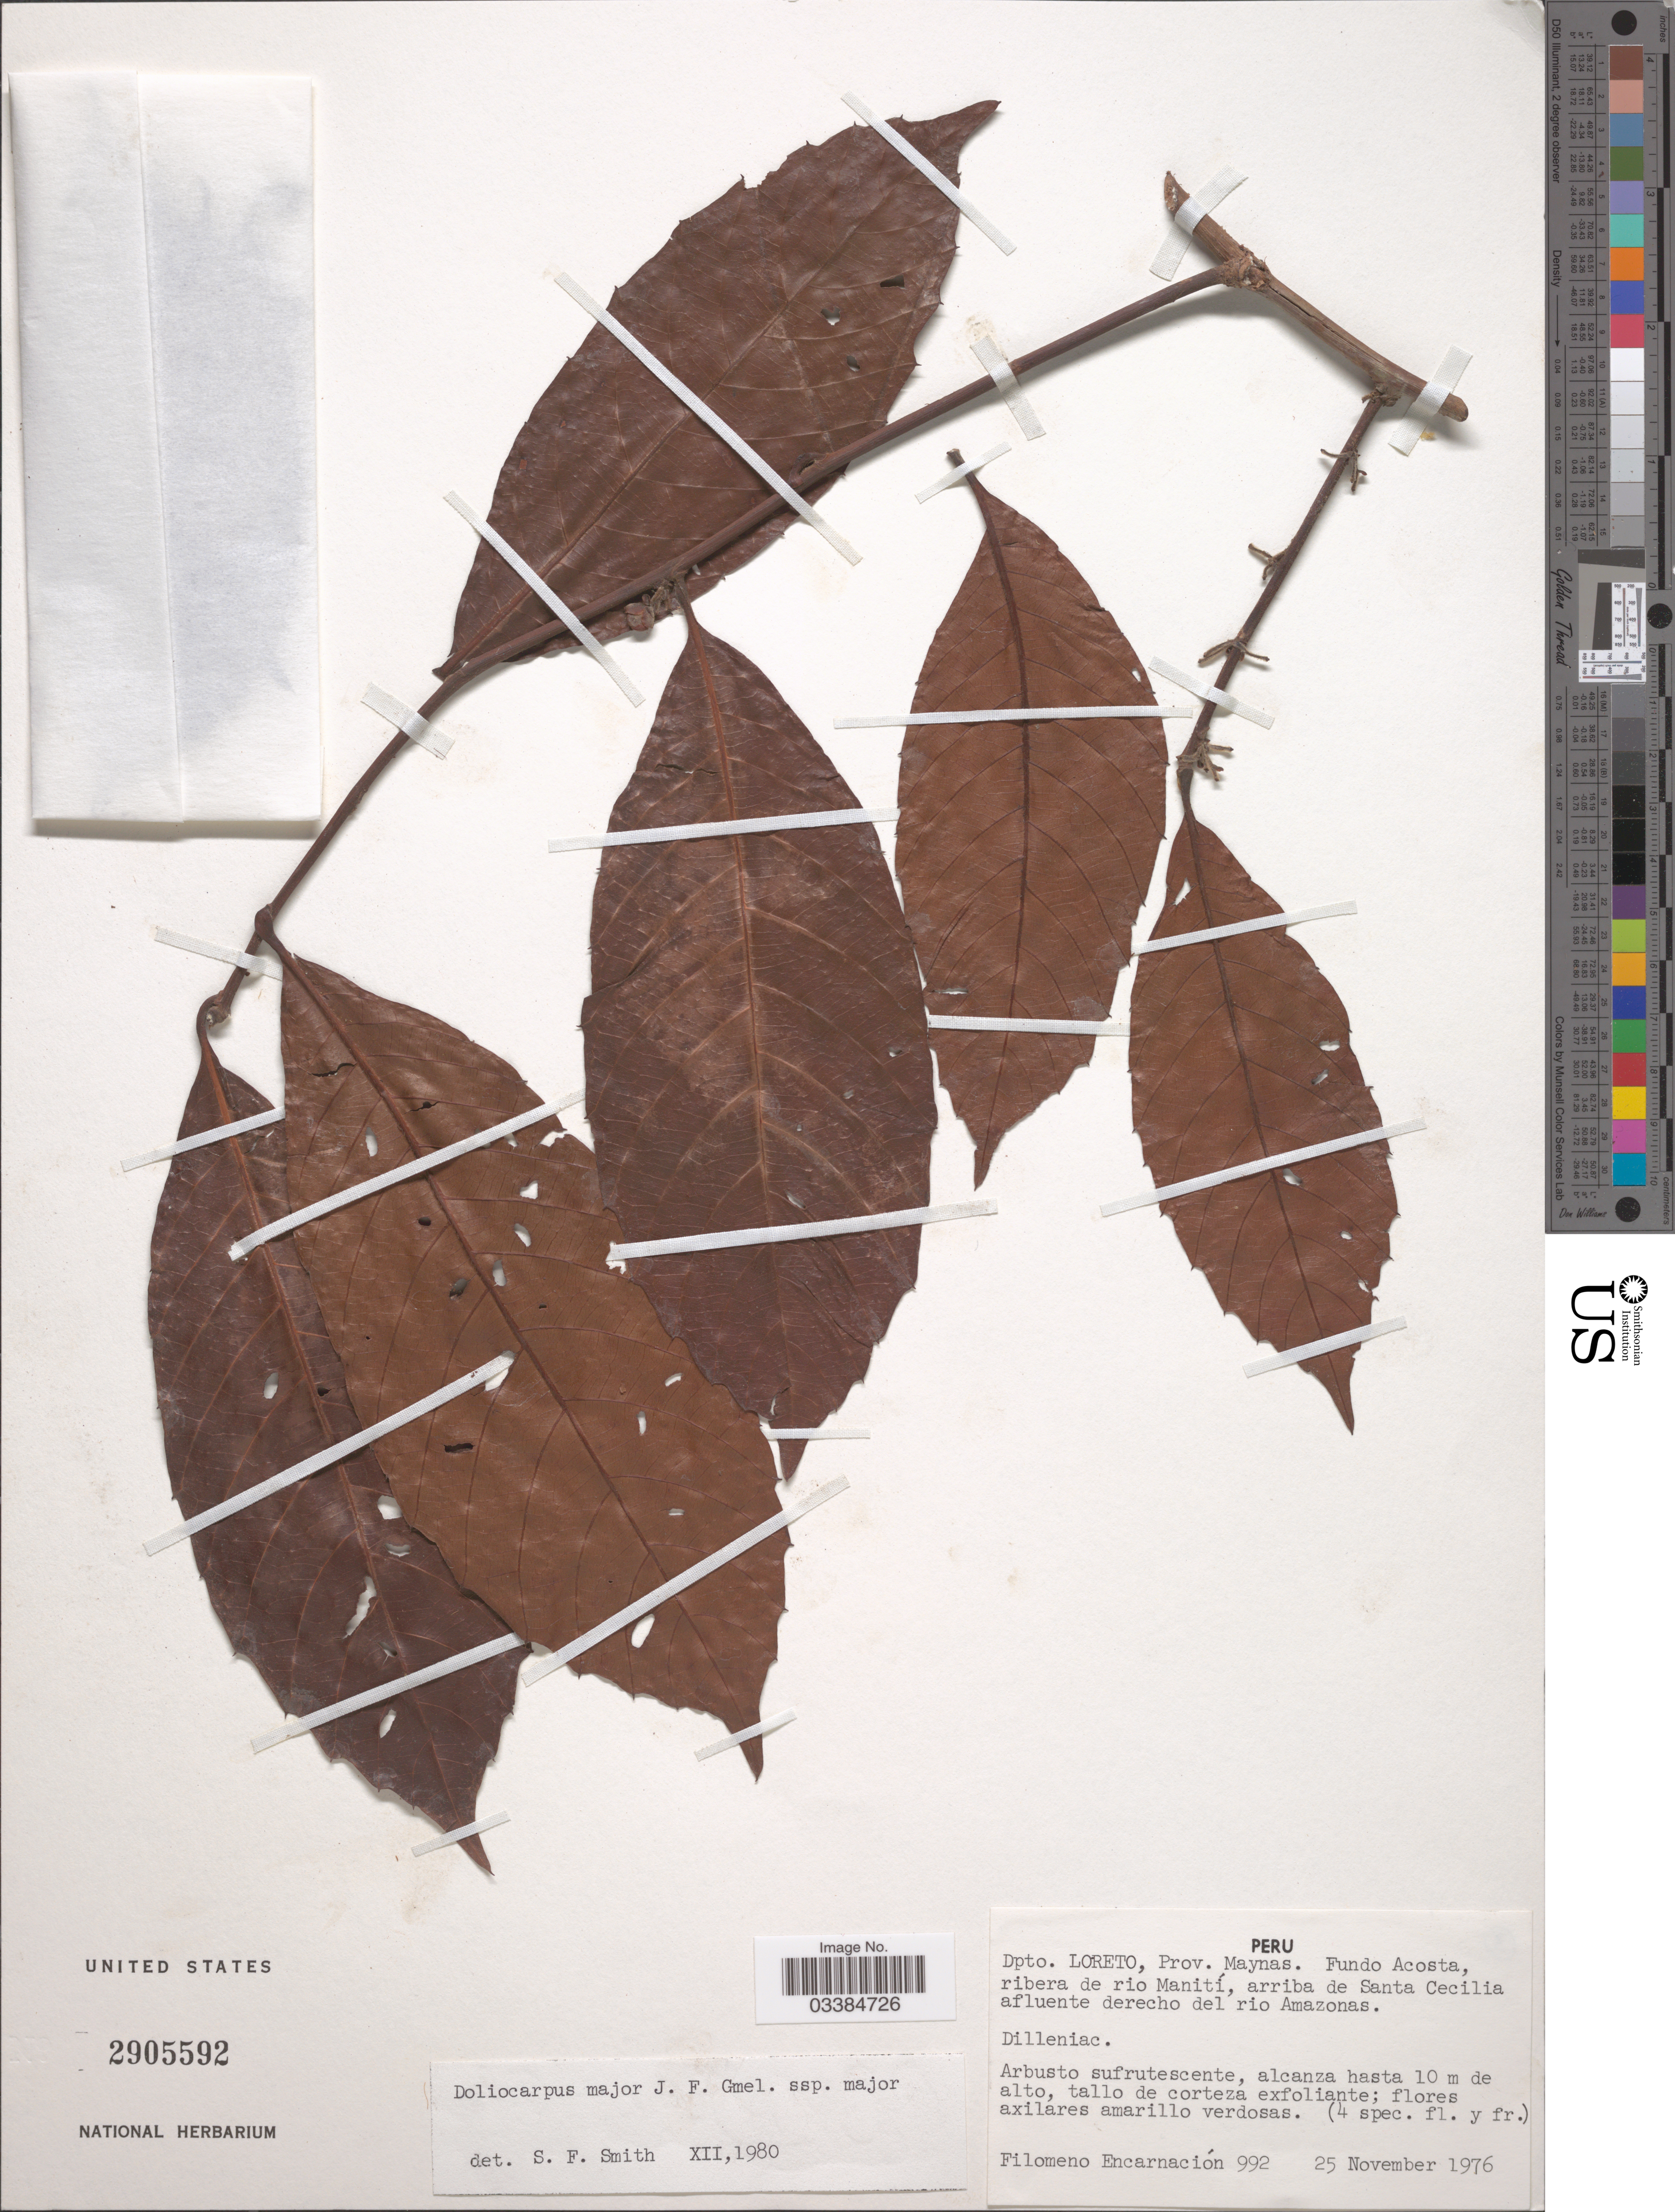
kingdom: Plantae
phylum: Tracheophyta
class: Magnoliopsida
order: Dilleniales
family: Dilleniaceae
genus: Doliocarpus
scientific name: Doliocarpus major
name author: J.F. Gmel.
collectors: F. Encarnación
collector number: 992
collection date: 1976-11-25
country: Peru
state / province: Loreto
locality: Dpto. Loreto, Prov. Maynas. Fundo Acosta, ribera de rio Manití, arriba de Santa Cecilia afluente derecho del rio Amazonas.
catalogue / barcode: US 2905592